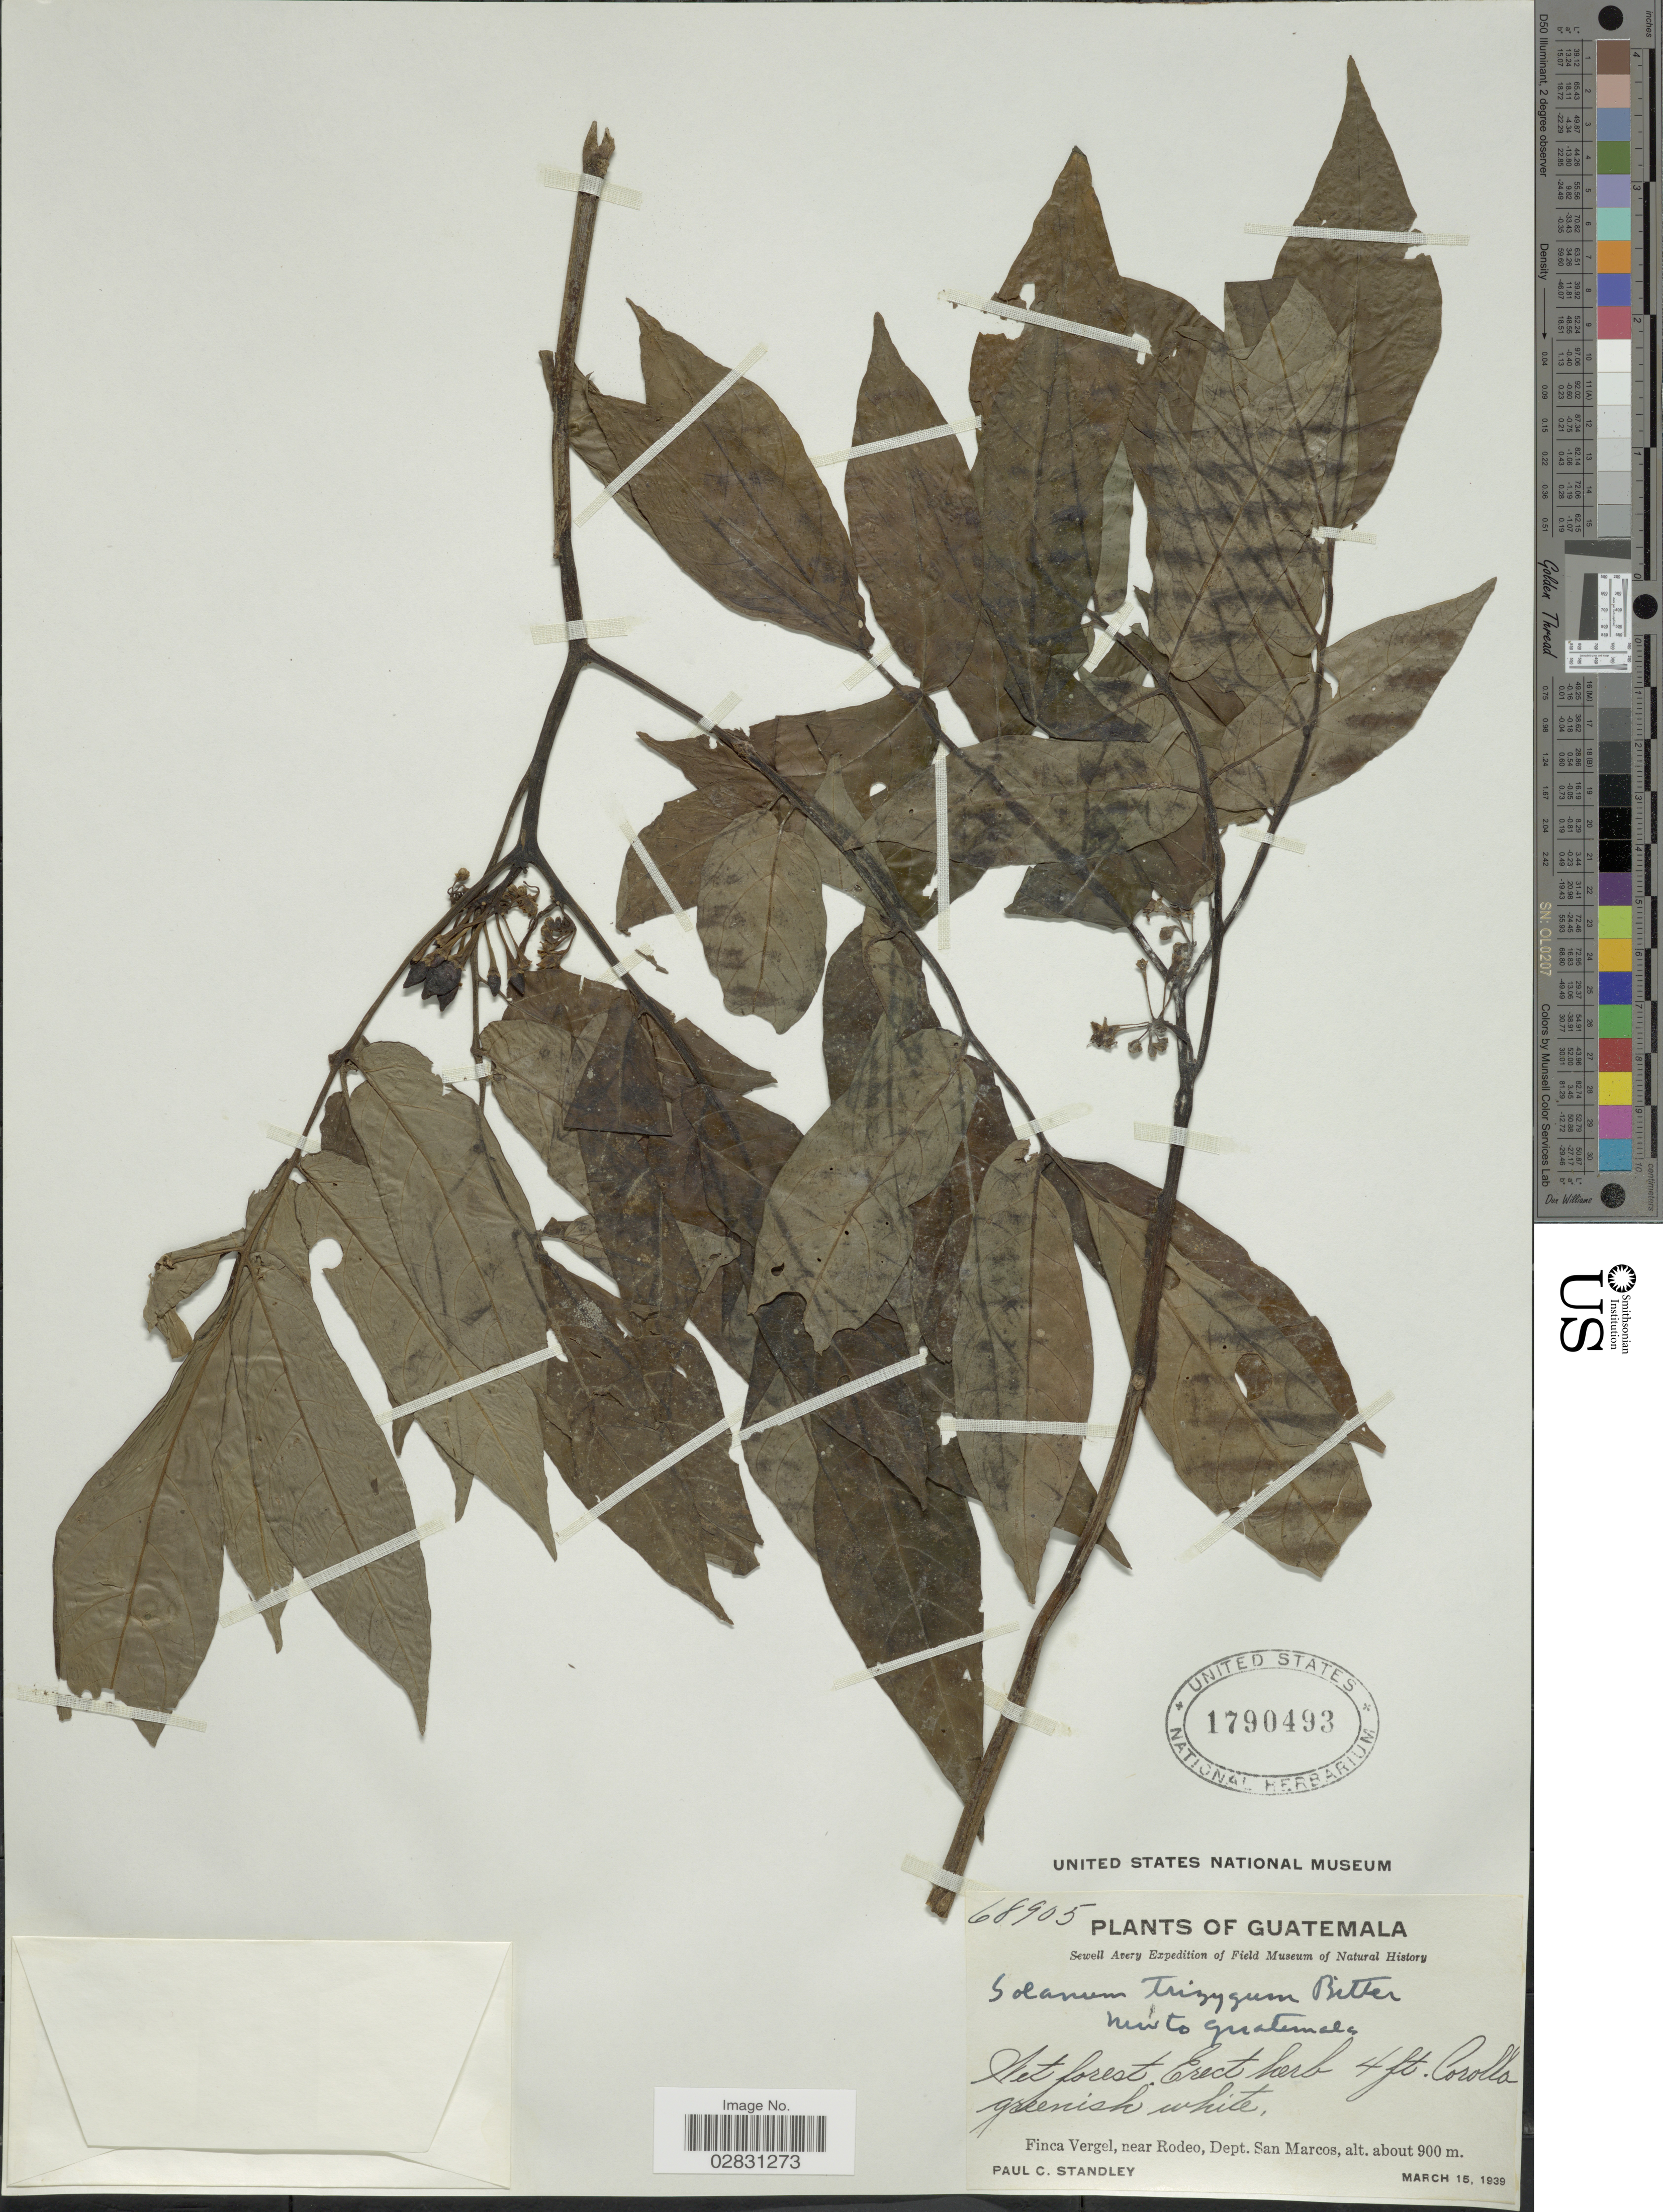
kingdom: Plantae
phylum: Tracheophyta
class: Magnoliopsida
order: Solanales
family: Solanaceae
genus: Solanum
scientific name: Solanum trizygum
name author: Bitter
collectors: P. C. Standley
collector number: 68905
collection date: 1939-03-15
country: Guatemala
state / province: San Marcos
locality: Finca Vergel, near Rodeo, Dept. San Marcos.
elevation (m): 900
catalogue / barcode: US 1790493